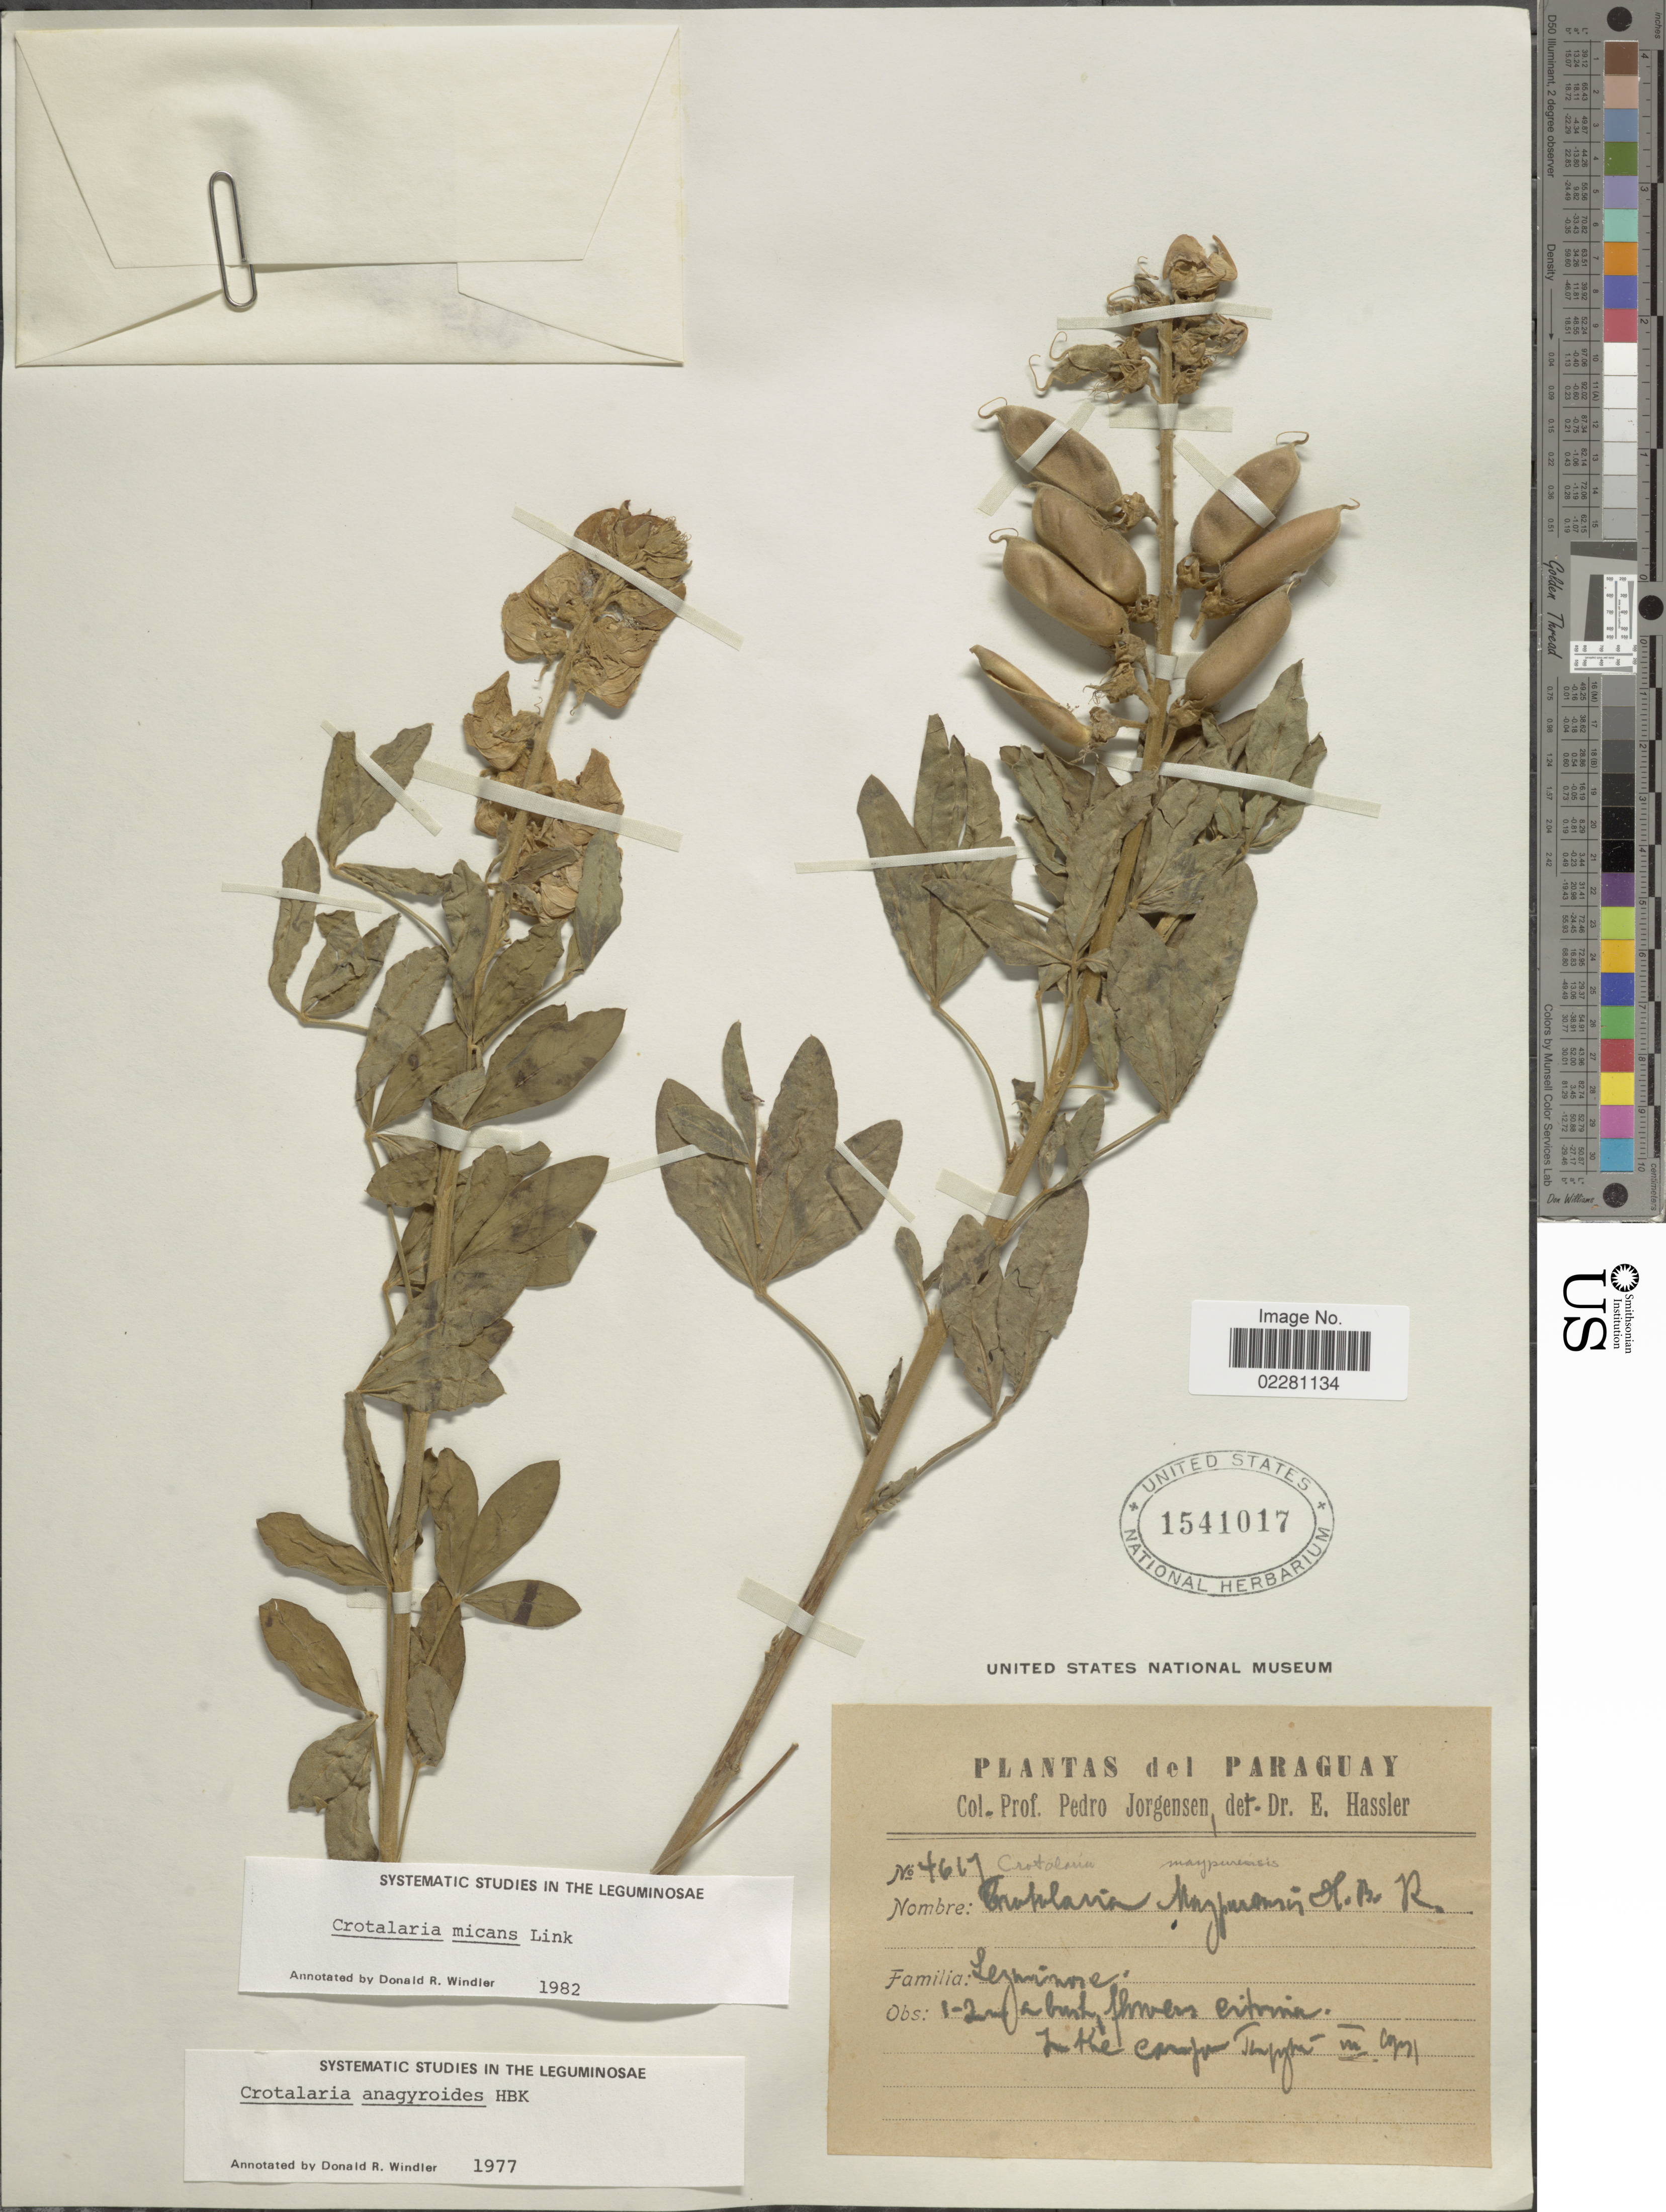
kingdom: Plantae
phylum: Tracheophyta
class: Magnoliopsida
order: Fabales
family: Fabaceae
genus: Crotalaria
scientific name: Crotalaria micans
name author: Link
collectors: P. Jörgensen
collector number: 4617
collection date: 1941-03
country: Paraguay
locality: Campos Tapyta.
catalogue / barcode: US 1541017